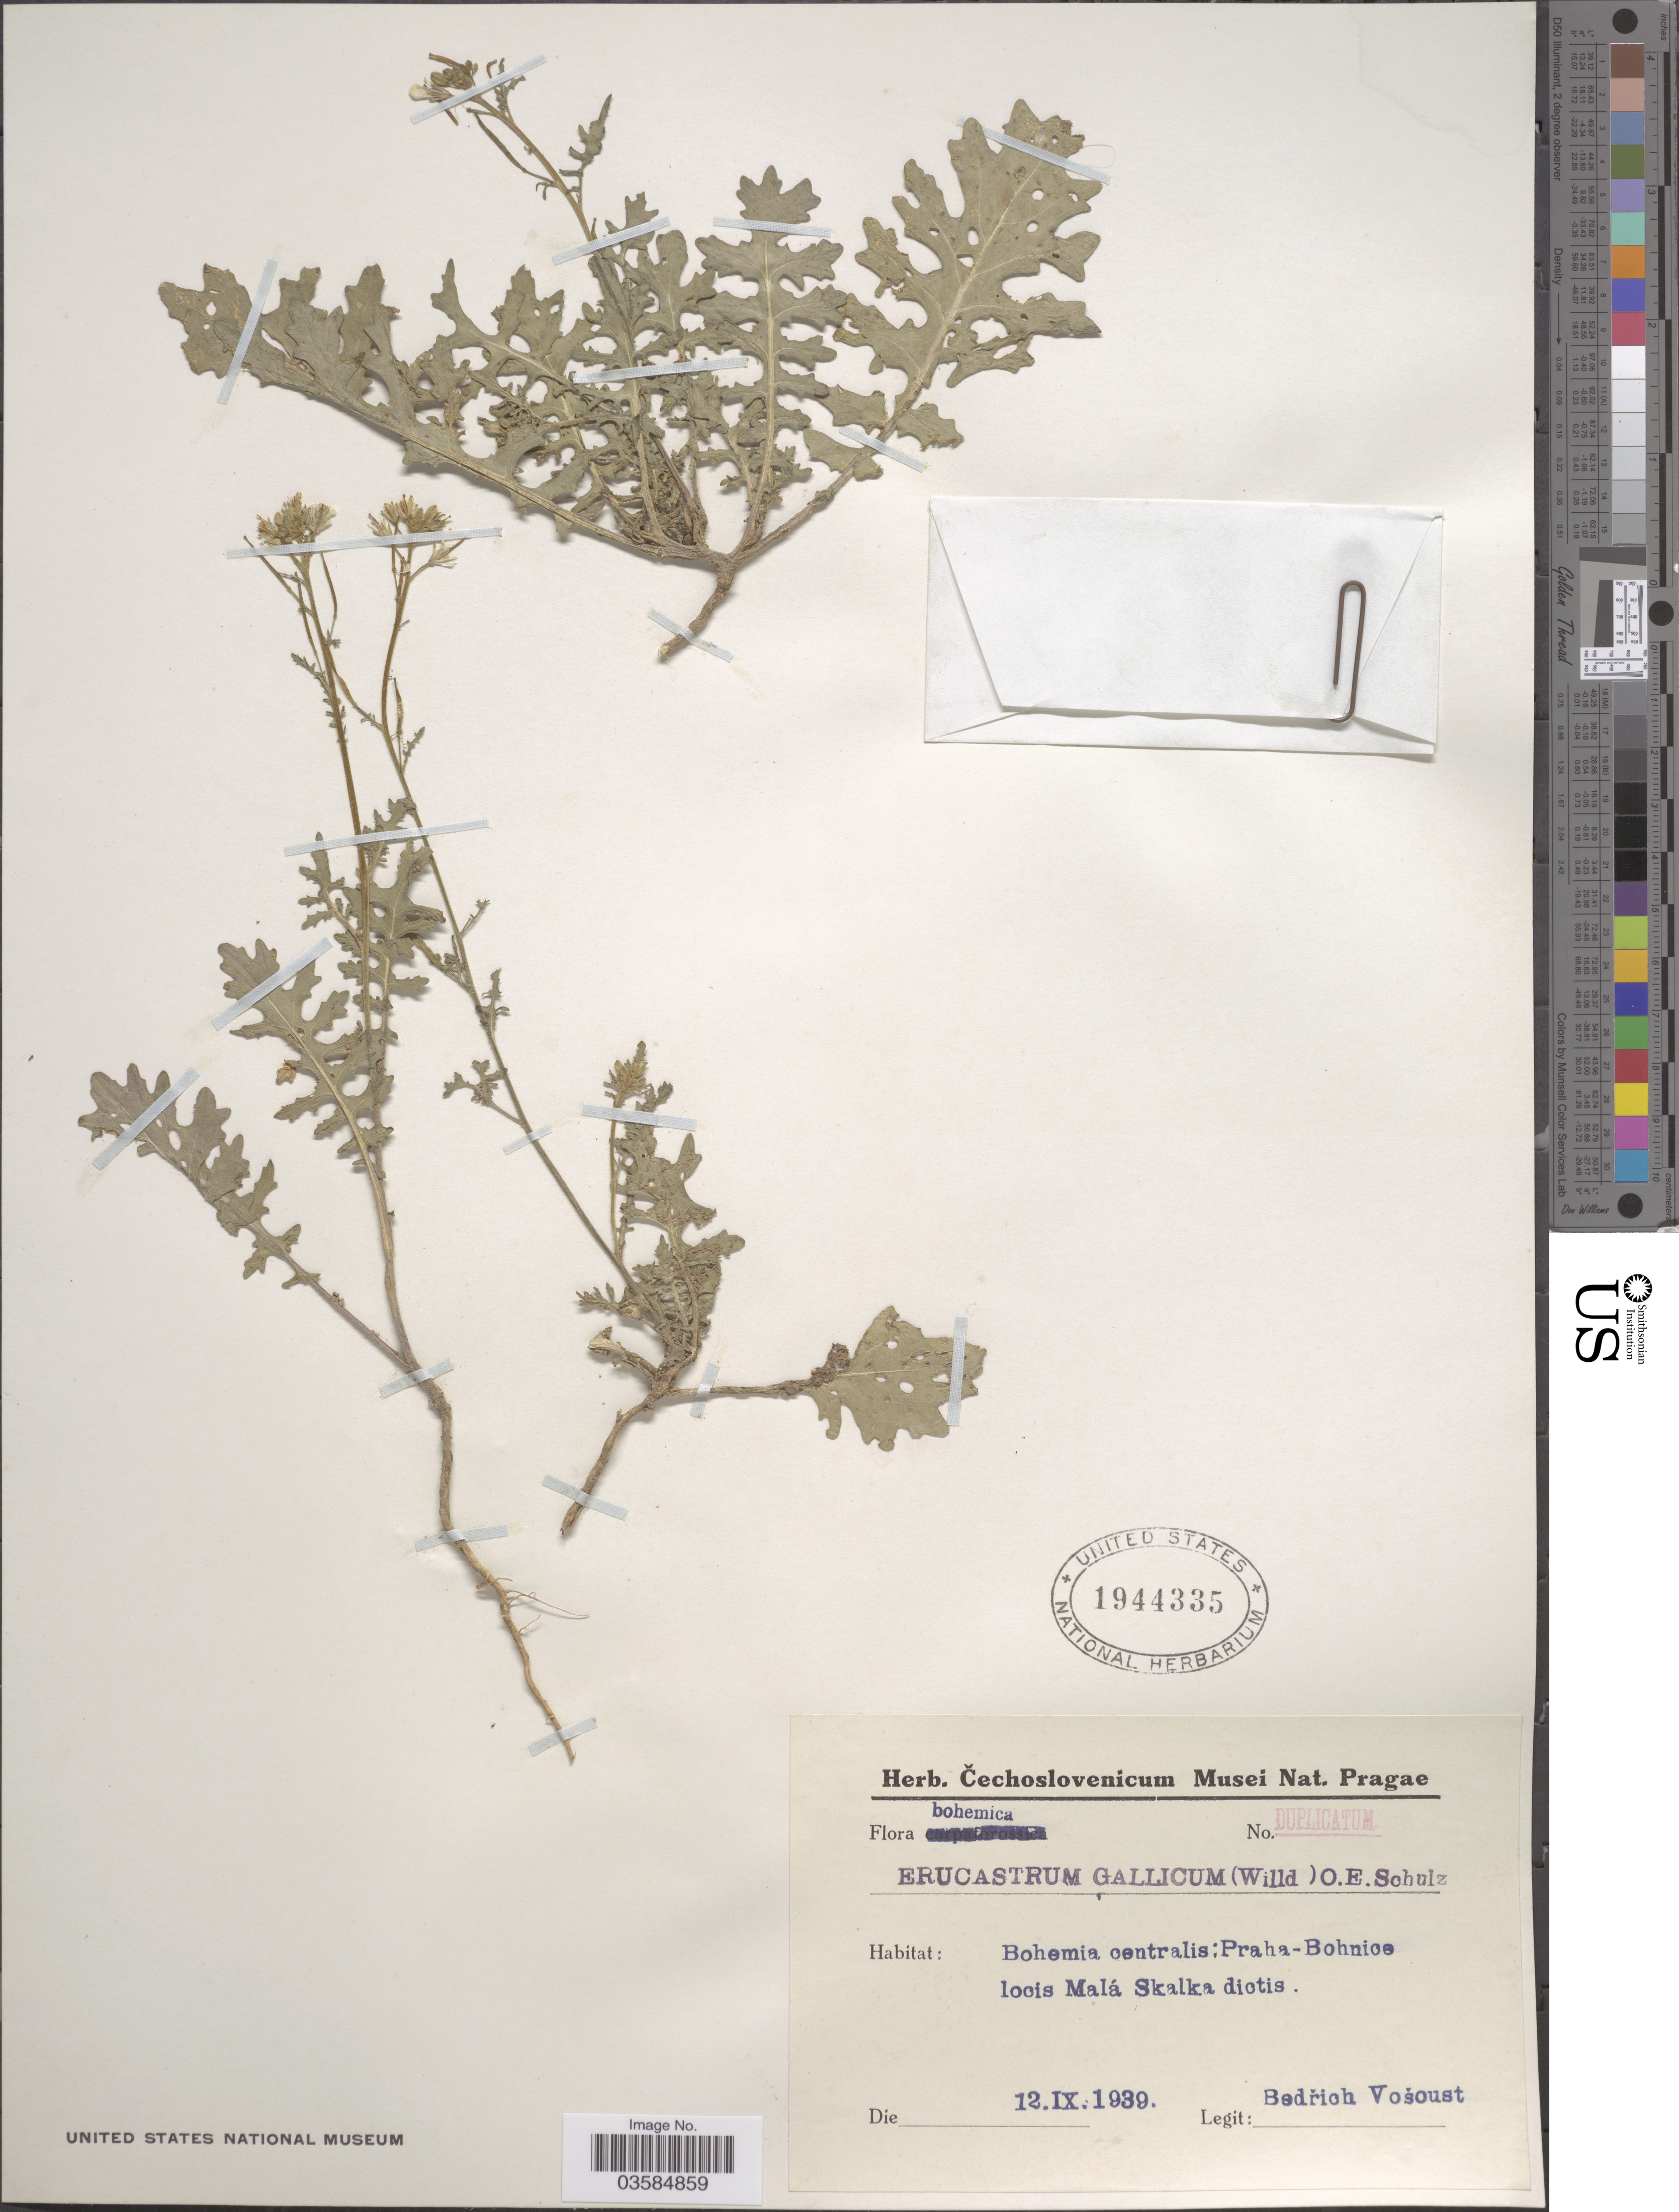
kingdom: Plantae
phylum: Tracheophyta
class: Magnoliopsida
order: Brassicales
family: Brassicaceae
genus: Erucastrum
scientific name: Erucastrum gallicum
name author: (Willd.) O.E. Schulz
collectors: B. Vosoust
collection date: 1939-09-12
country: Czechia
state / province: Prague, Capital District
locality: Bohemia centralis: Praha-Bohnice locis Malá Skalka dictis.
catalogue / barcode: US 1944335